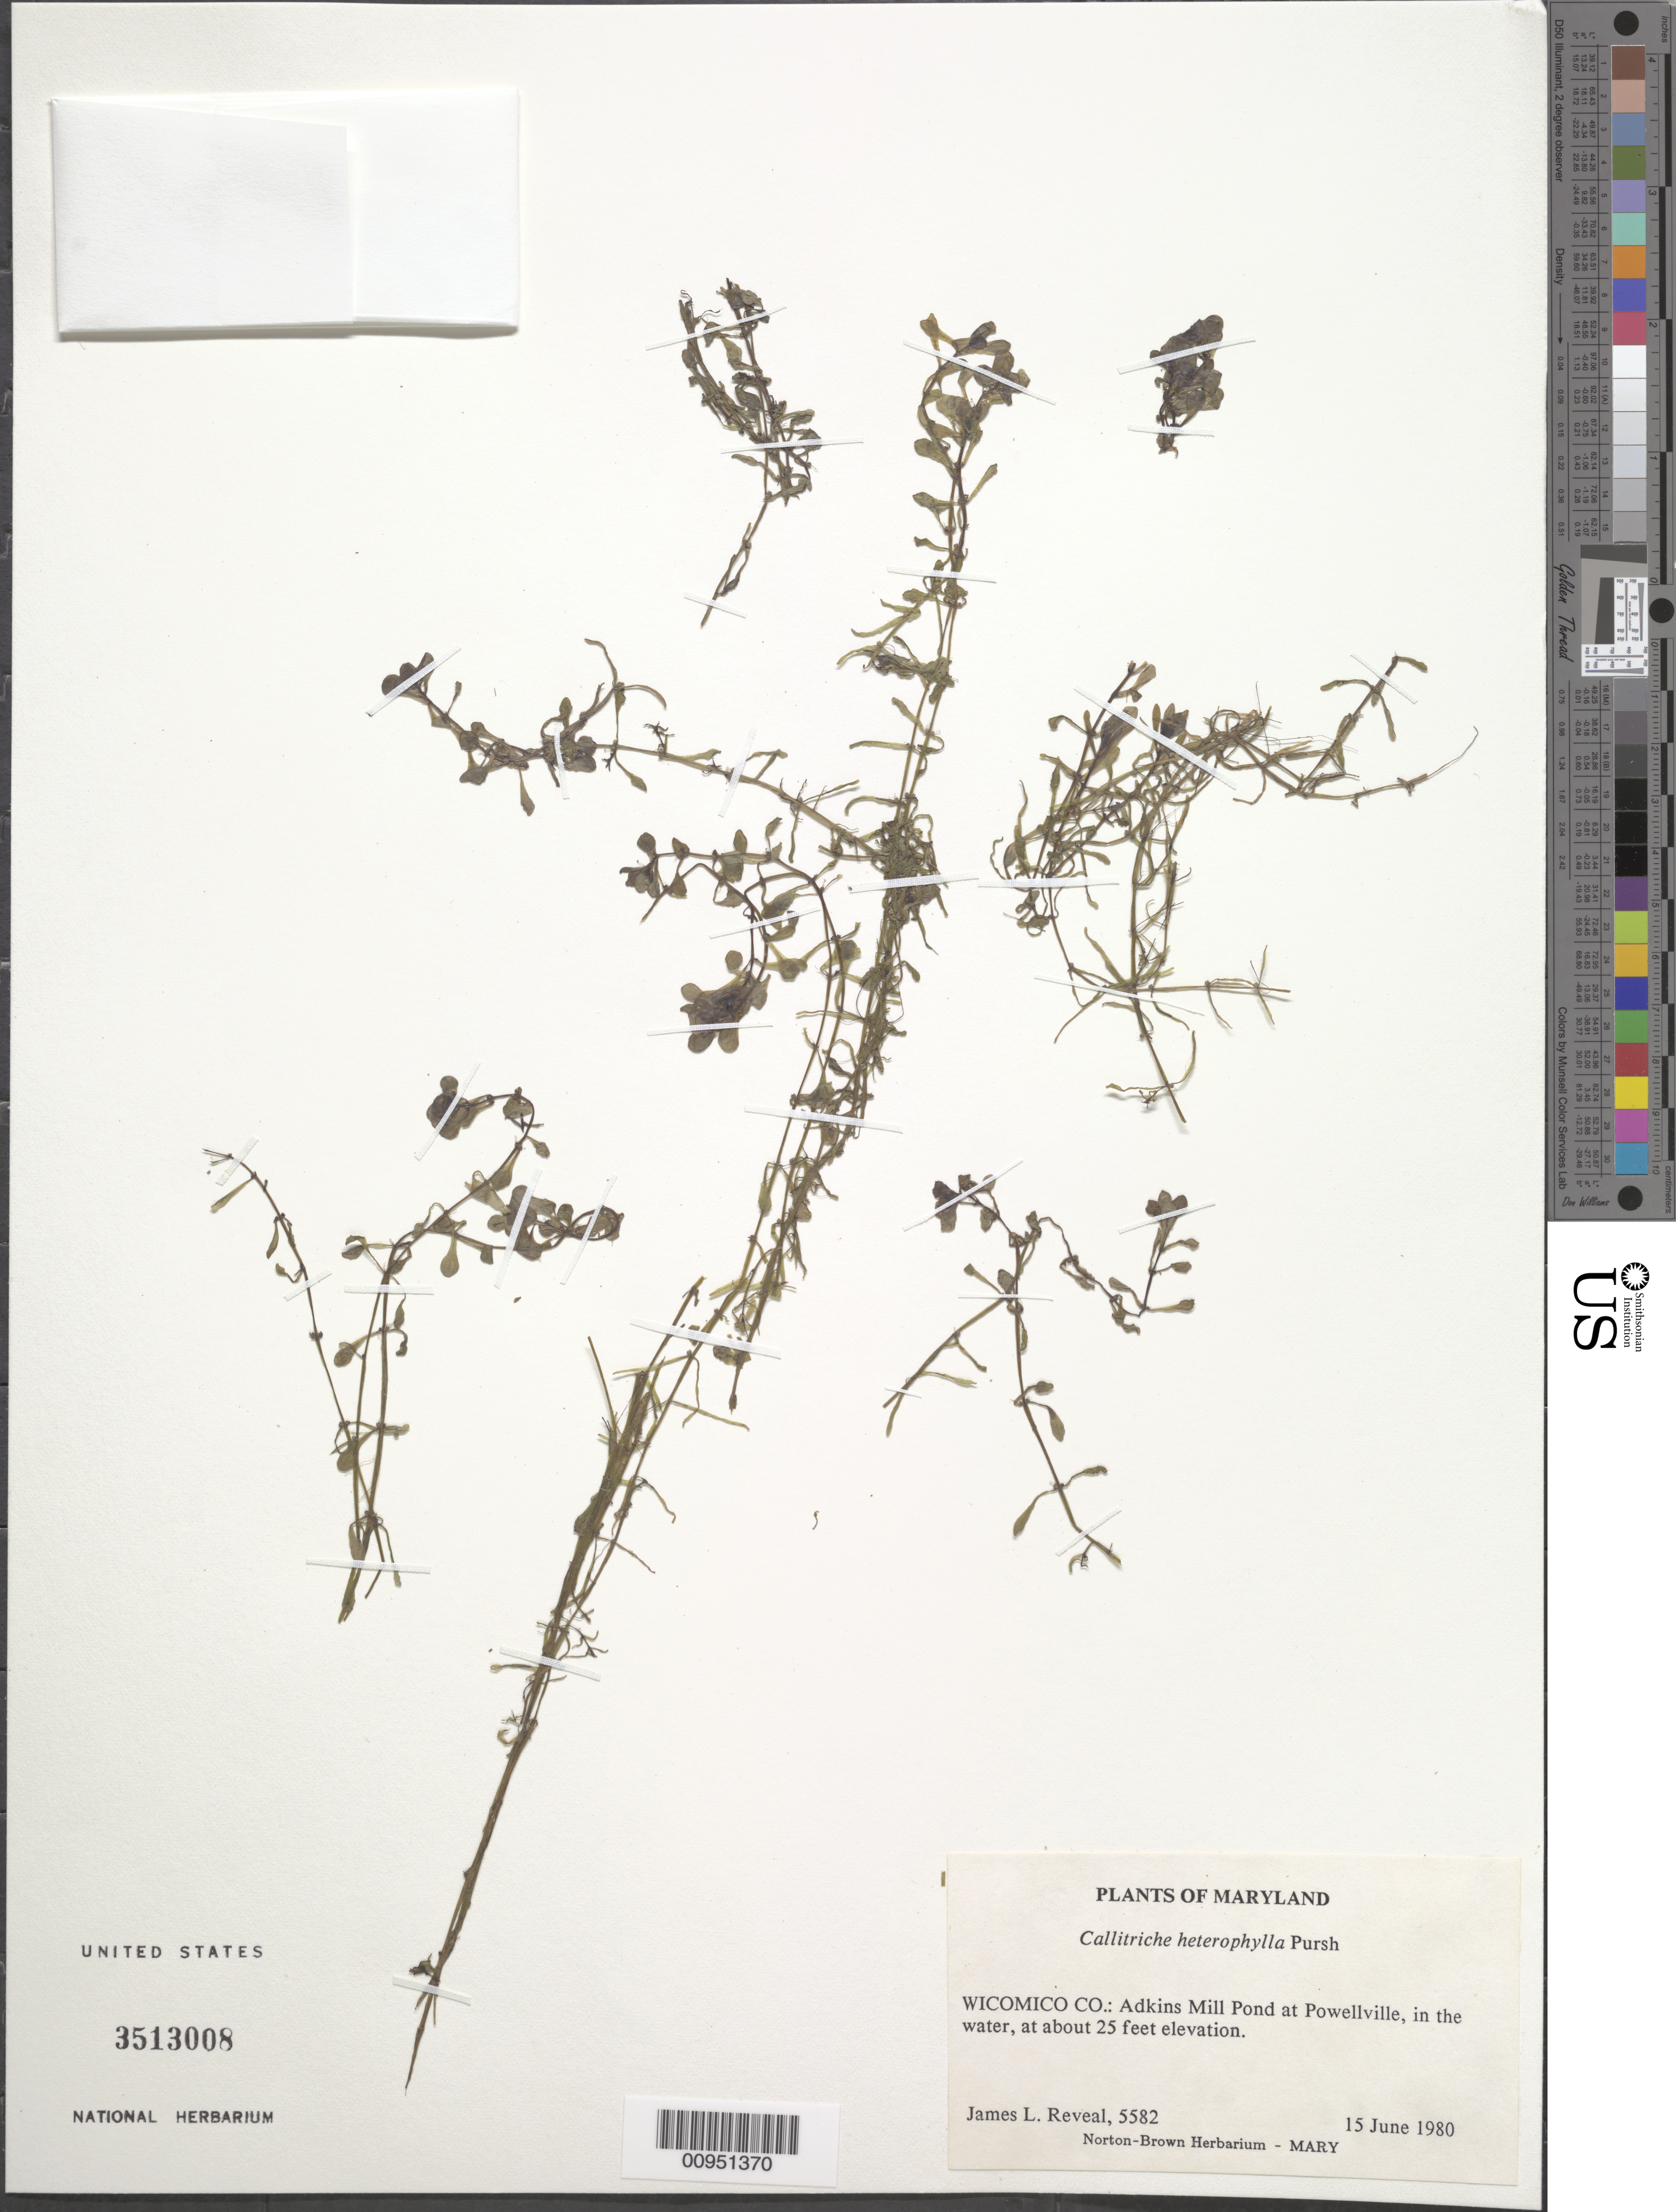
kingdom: Plantae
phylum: Tracheophyta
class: Magnoliopsida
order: Lamiales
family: Plantaginaceae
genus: Callitriche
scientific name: Callitriche heterophylla Pursh emend. Darby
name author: Pursh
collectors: J. L. Reveal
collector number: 5582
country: United States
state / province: Maryland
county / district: Wicomico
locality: Adkins Mill Pond at Powellville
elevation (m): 8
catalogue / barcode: US 3513008